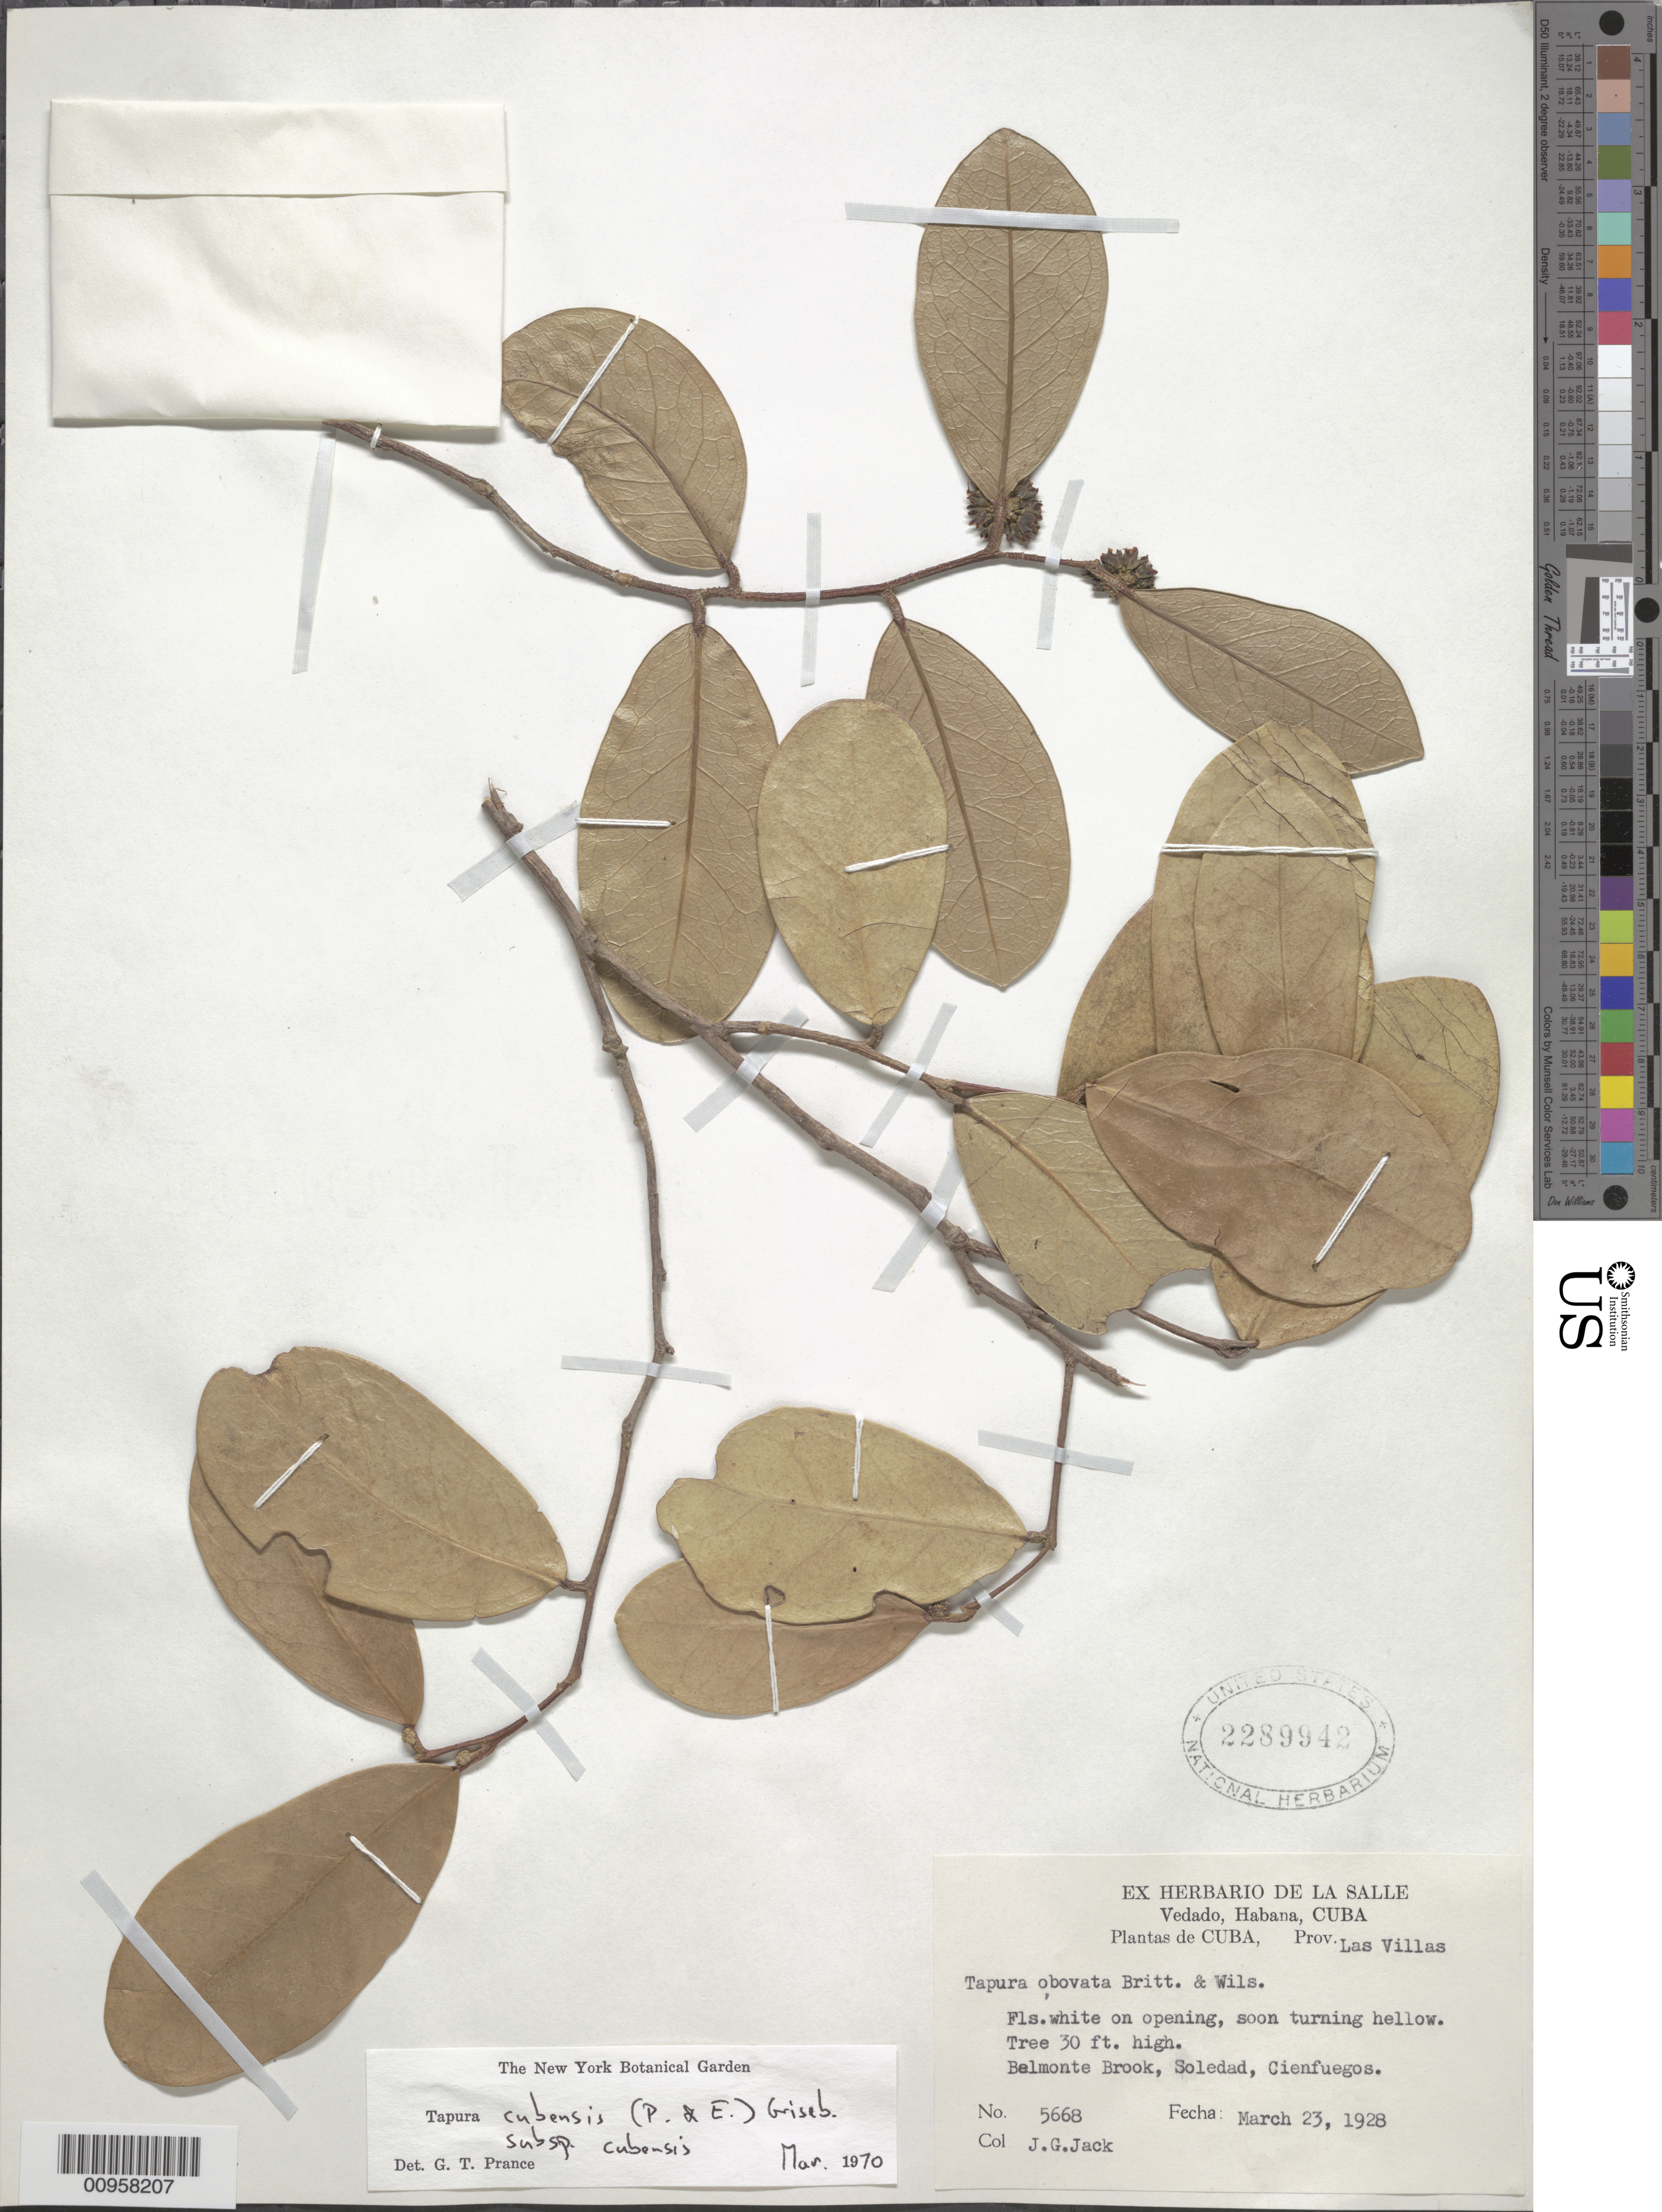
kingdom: Plantae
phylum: Tracheophyta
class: Magnoliopsida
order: Malpighiales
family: Dichapetalaceae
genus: Tapura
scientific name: Tapura cubensis subsp. cubensis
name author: (Poepp.) Griseb.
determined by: Prance, G. T.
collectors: J. G. Jack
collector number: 5668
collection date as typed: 23 Mar 1928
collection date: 1928-03-23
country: Cuba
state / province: Cienfuegos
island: Cuba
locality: Belmont Brook, Belmonte, Soledad, Cienfuegos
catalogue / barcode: US 2289942